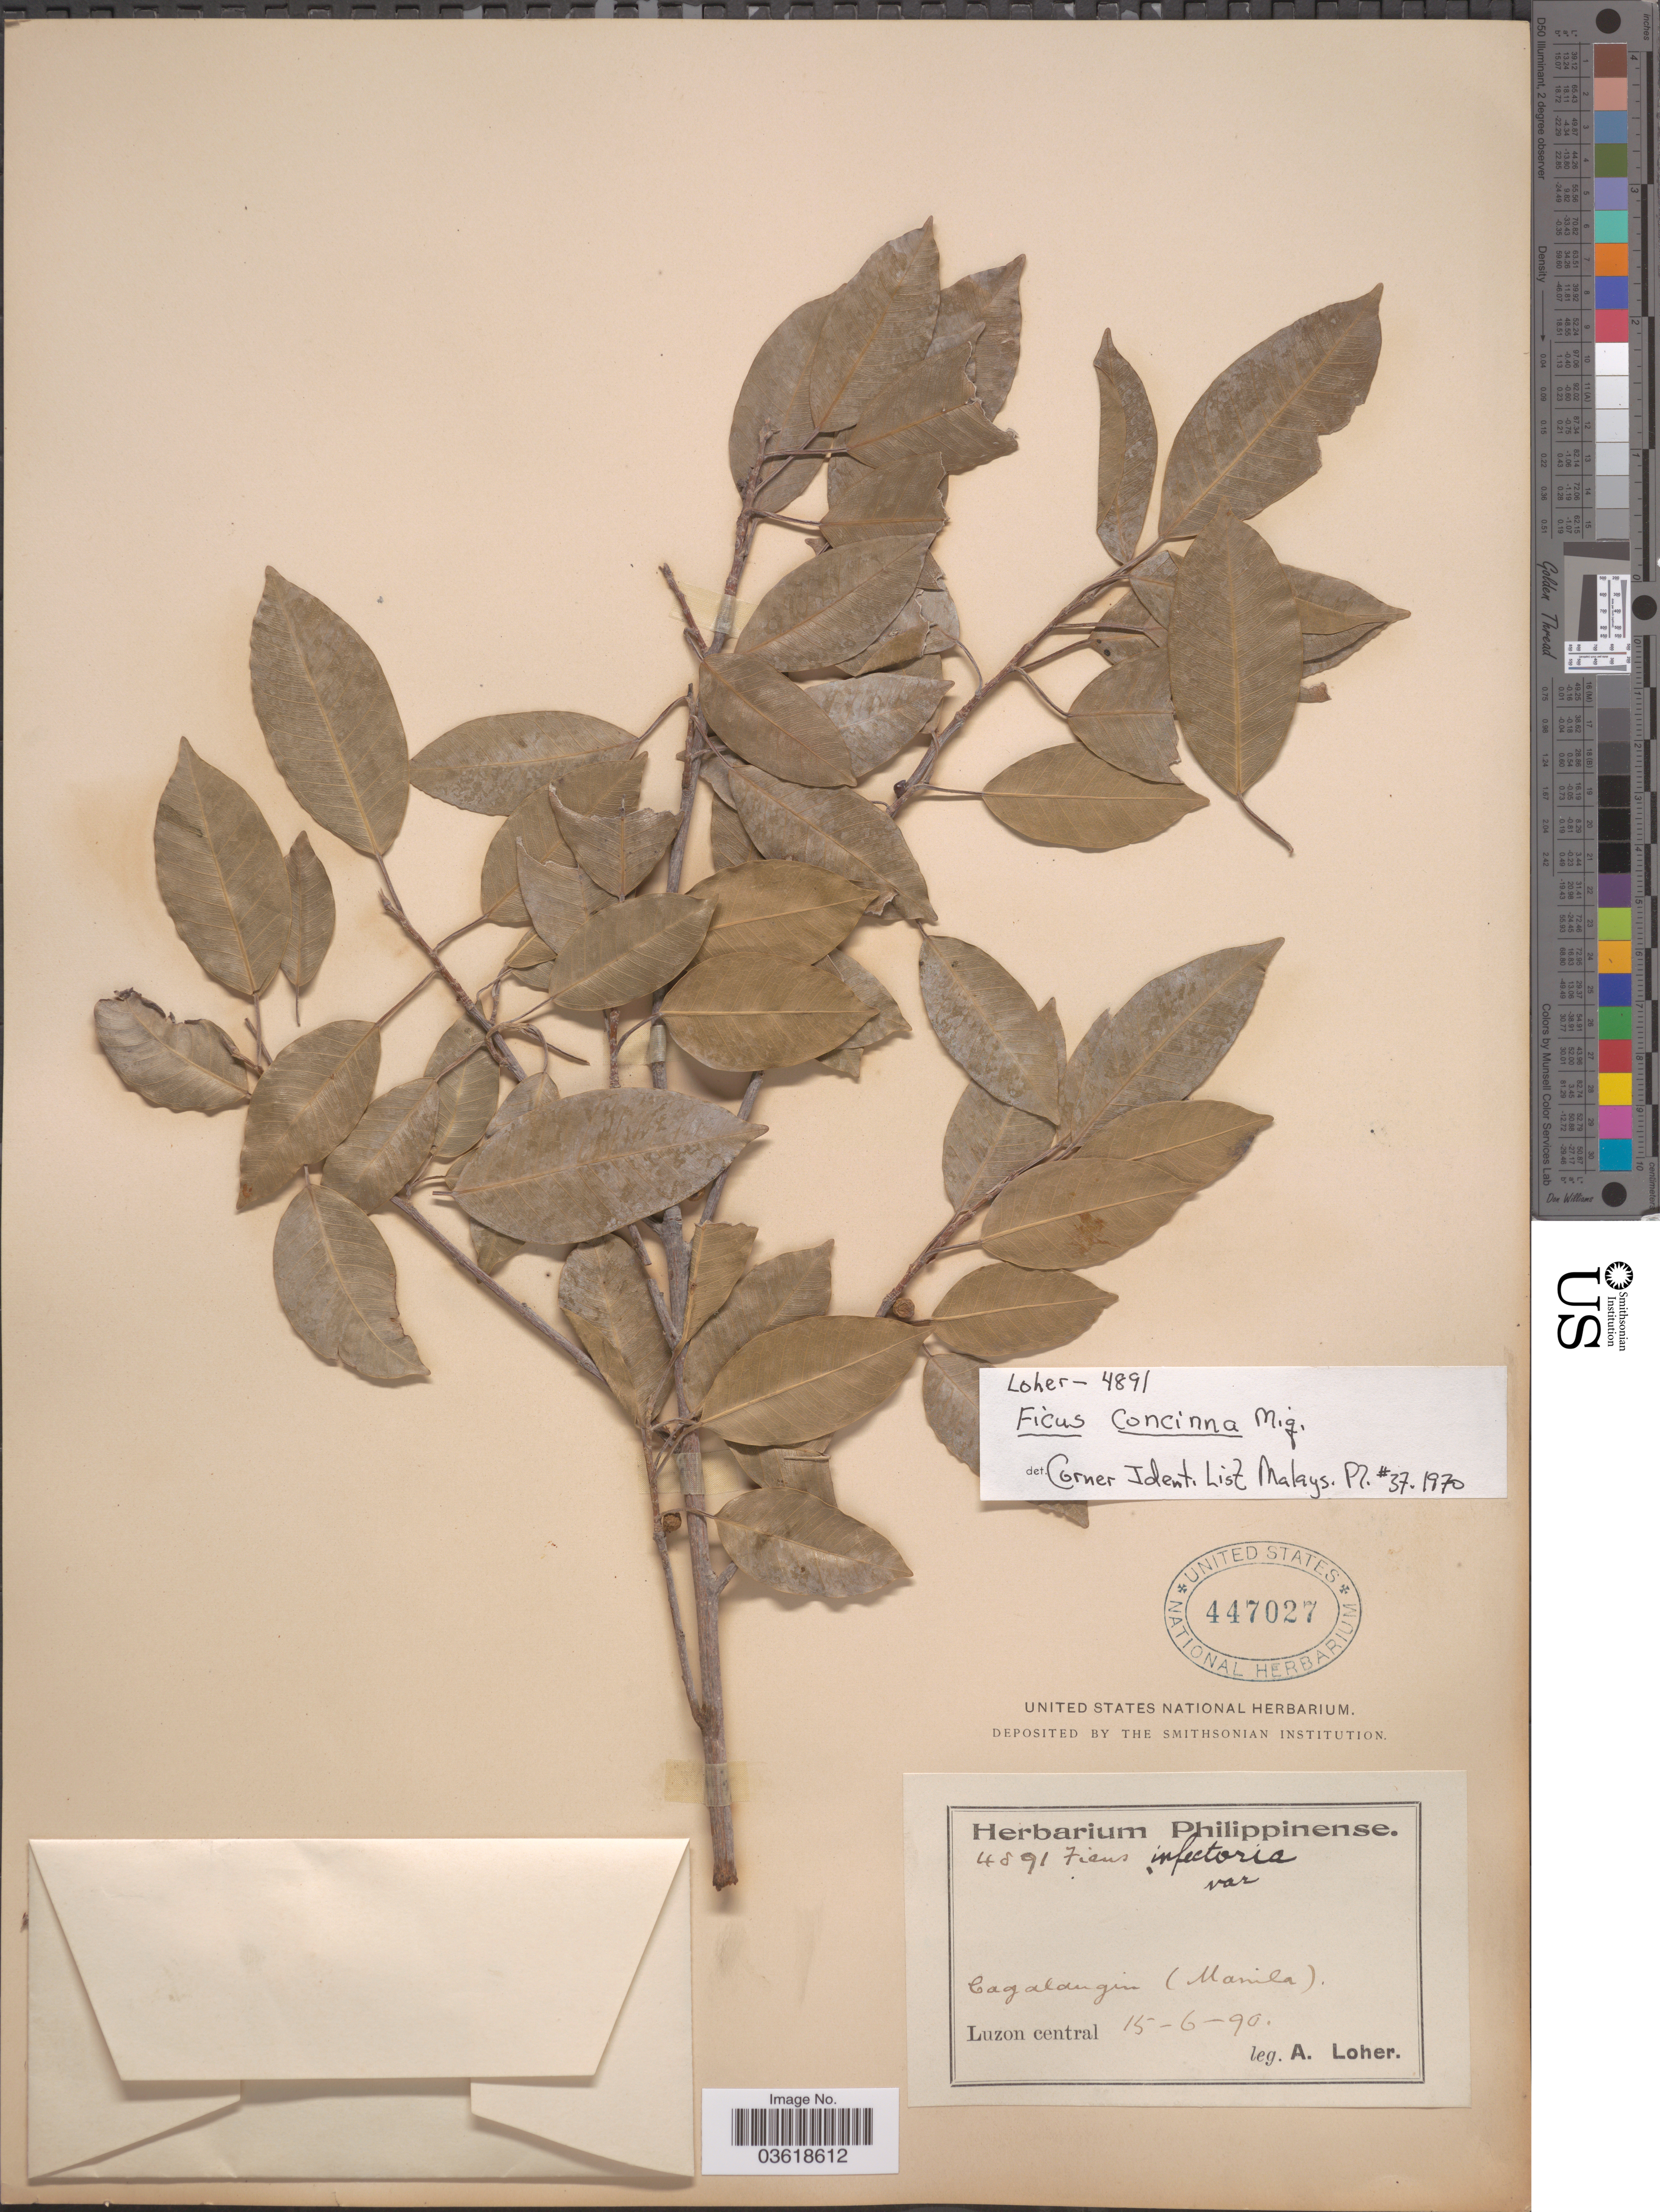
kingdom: Plantae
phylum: Tracheophyta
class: Magnoliopsida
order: Rosales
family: Moraceae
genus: Ficus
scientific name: Ficus concinna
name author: Miq.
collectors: A. Loher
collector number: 4891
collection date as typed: Transcribed d/m/y: 15/6/90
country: Philippines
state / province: Central Luzon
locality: Cagalangin (Manila). Luzon central.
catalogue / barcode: US 447027